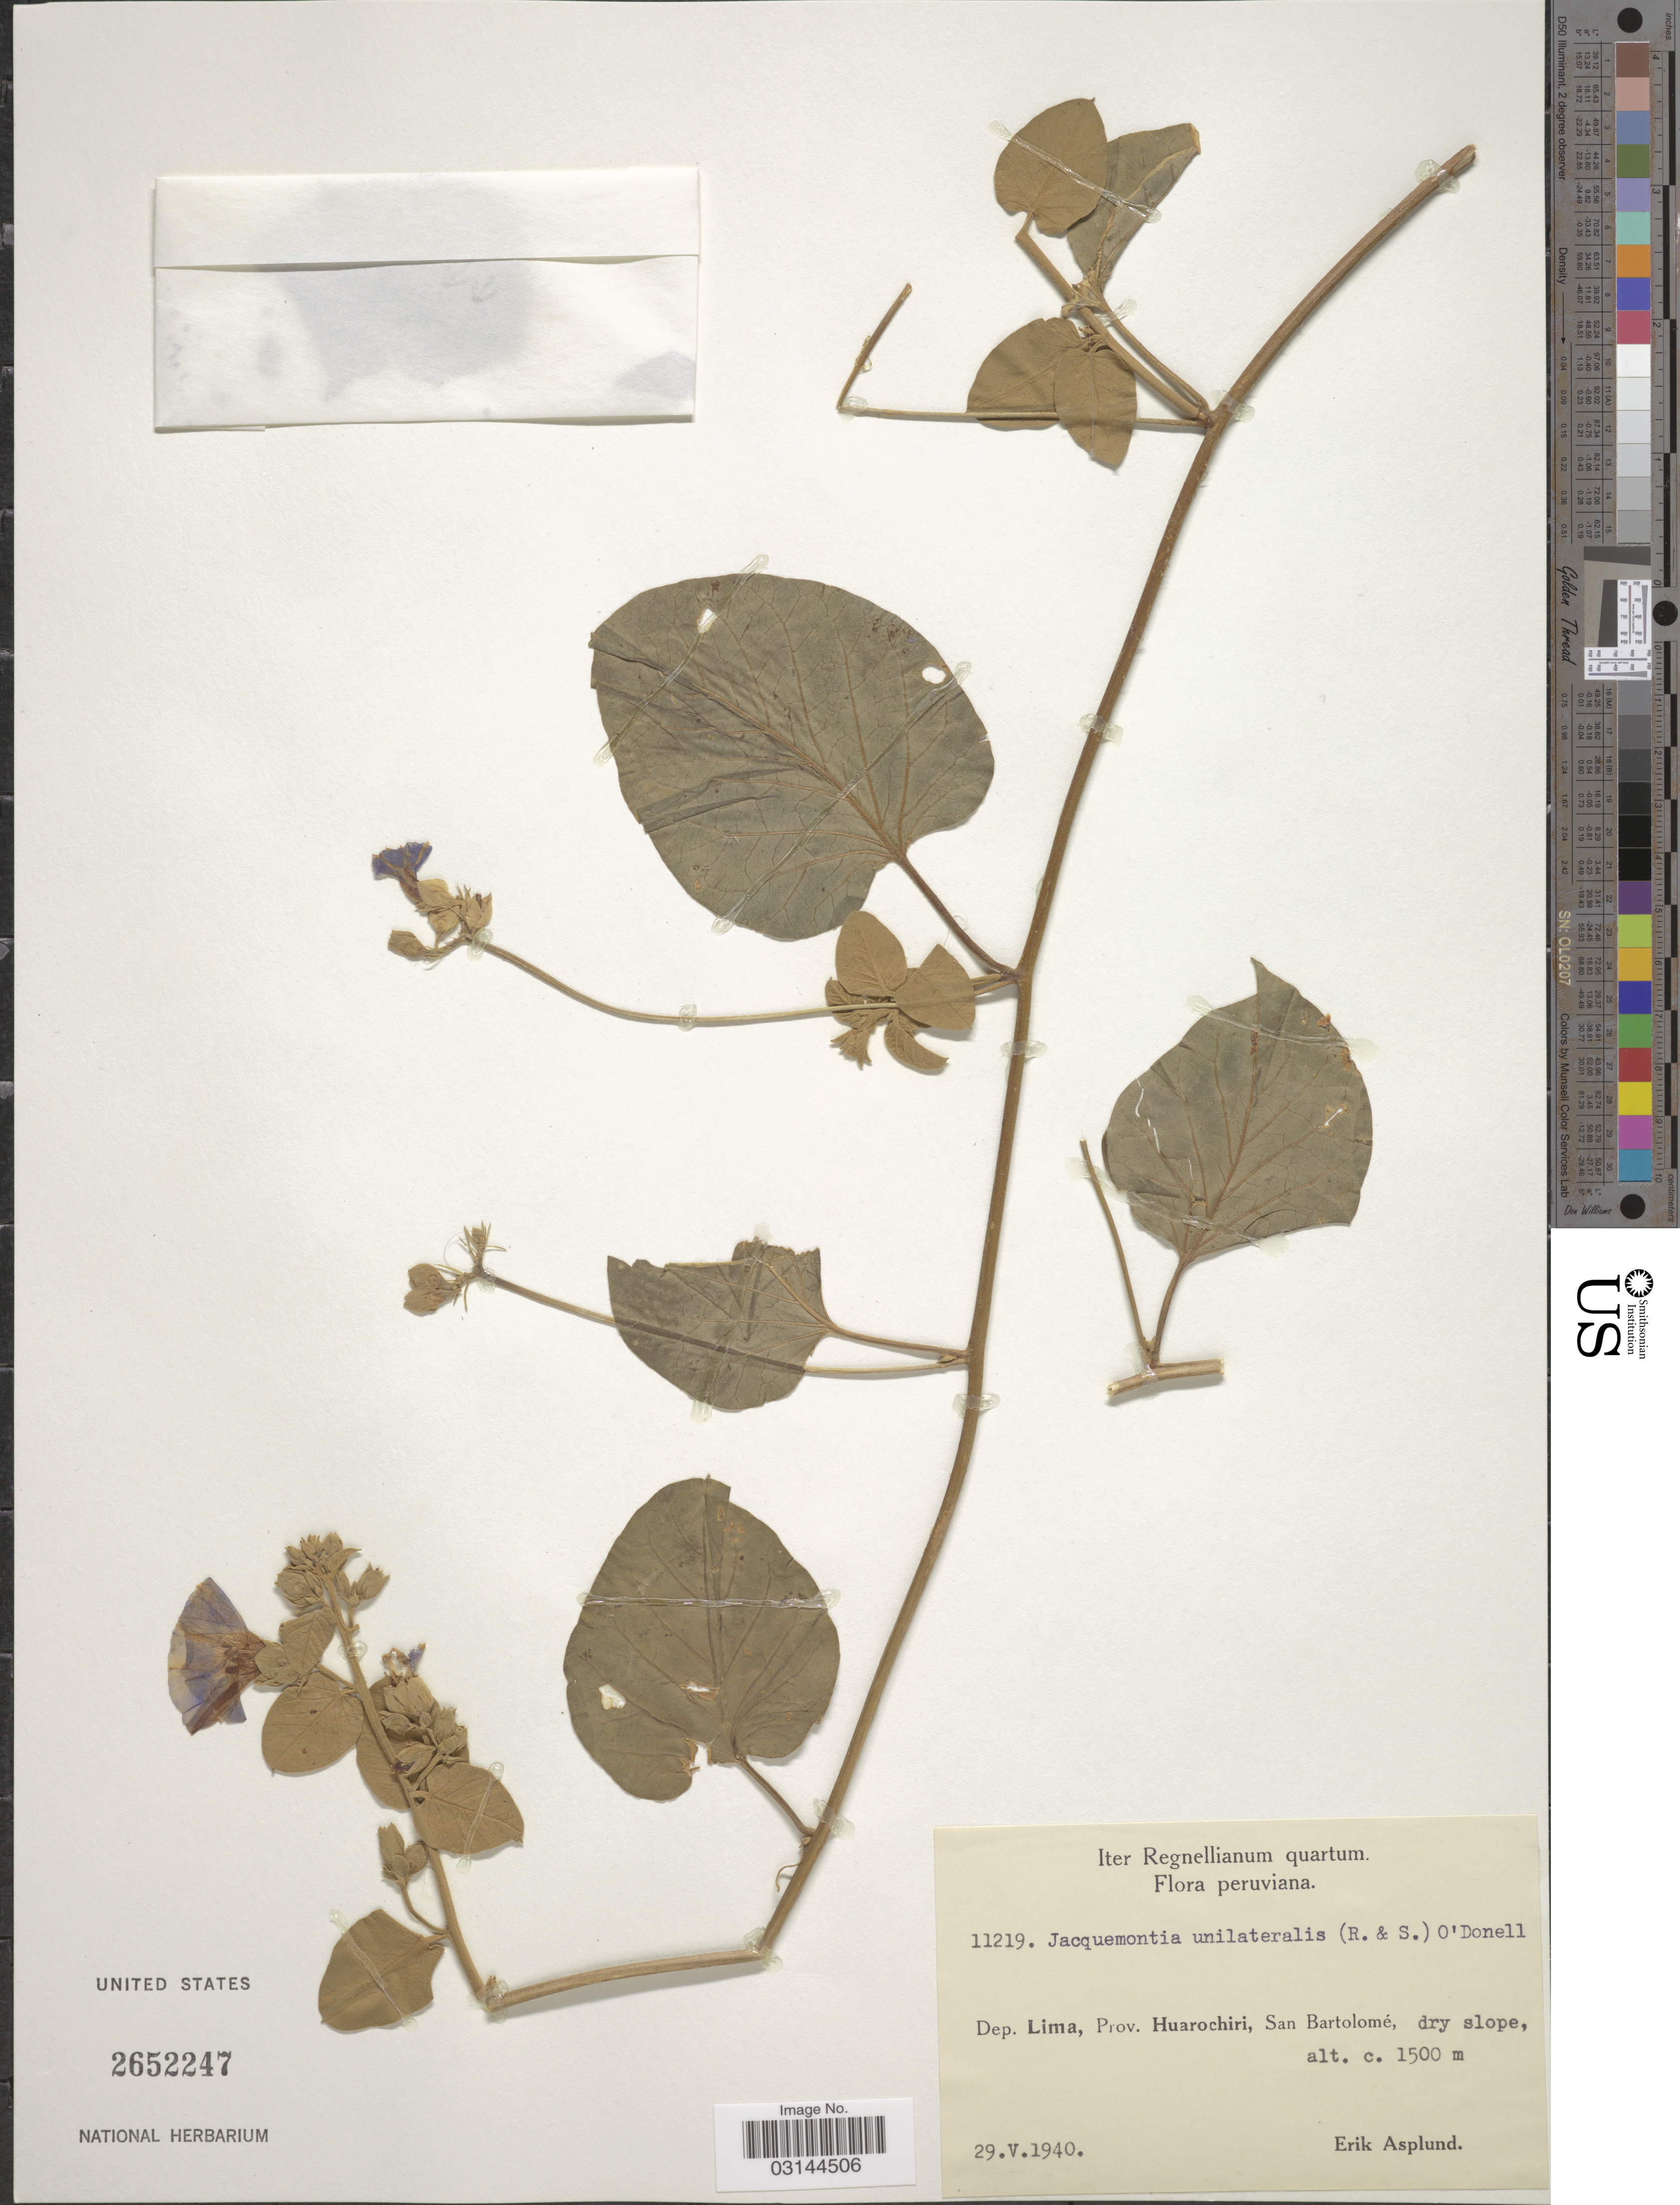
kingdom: Plantae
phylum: Tracheophyta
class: Magnoliopsida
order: Solanales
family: Convolvulaceae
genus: Jacquemontia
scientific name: Jacquemontia unilateralis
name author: (Roem. & Schult.) O'Donell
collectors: E. Asplund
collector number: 11219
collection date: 1940-05-29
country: Peru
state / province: Lima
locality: Dep. Lima, Prov. Huarochiri, San Bartolomé.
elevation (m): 1500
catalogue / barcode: US 2652247